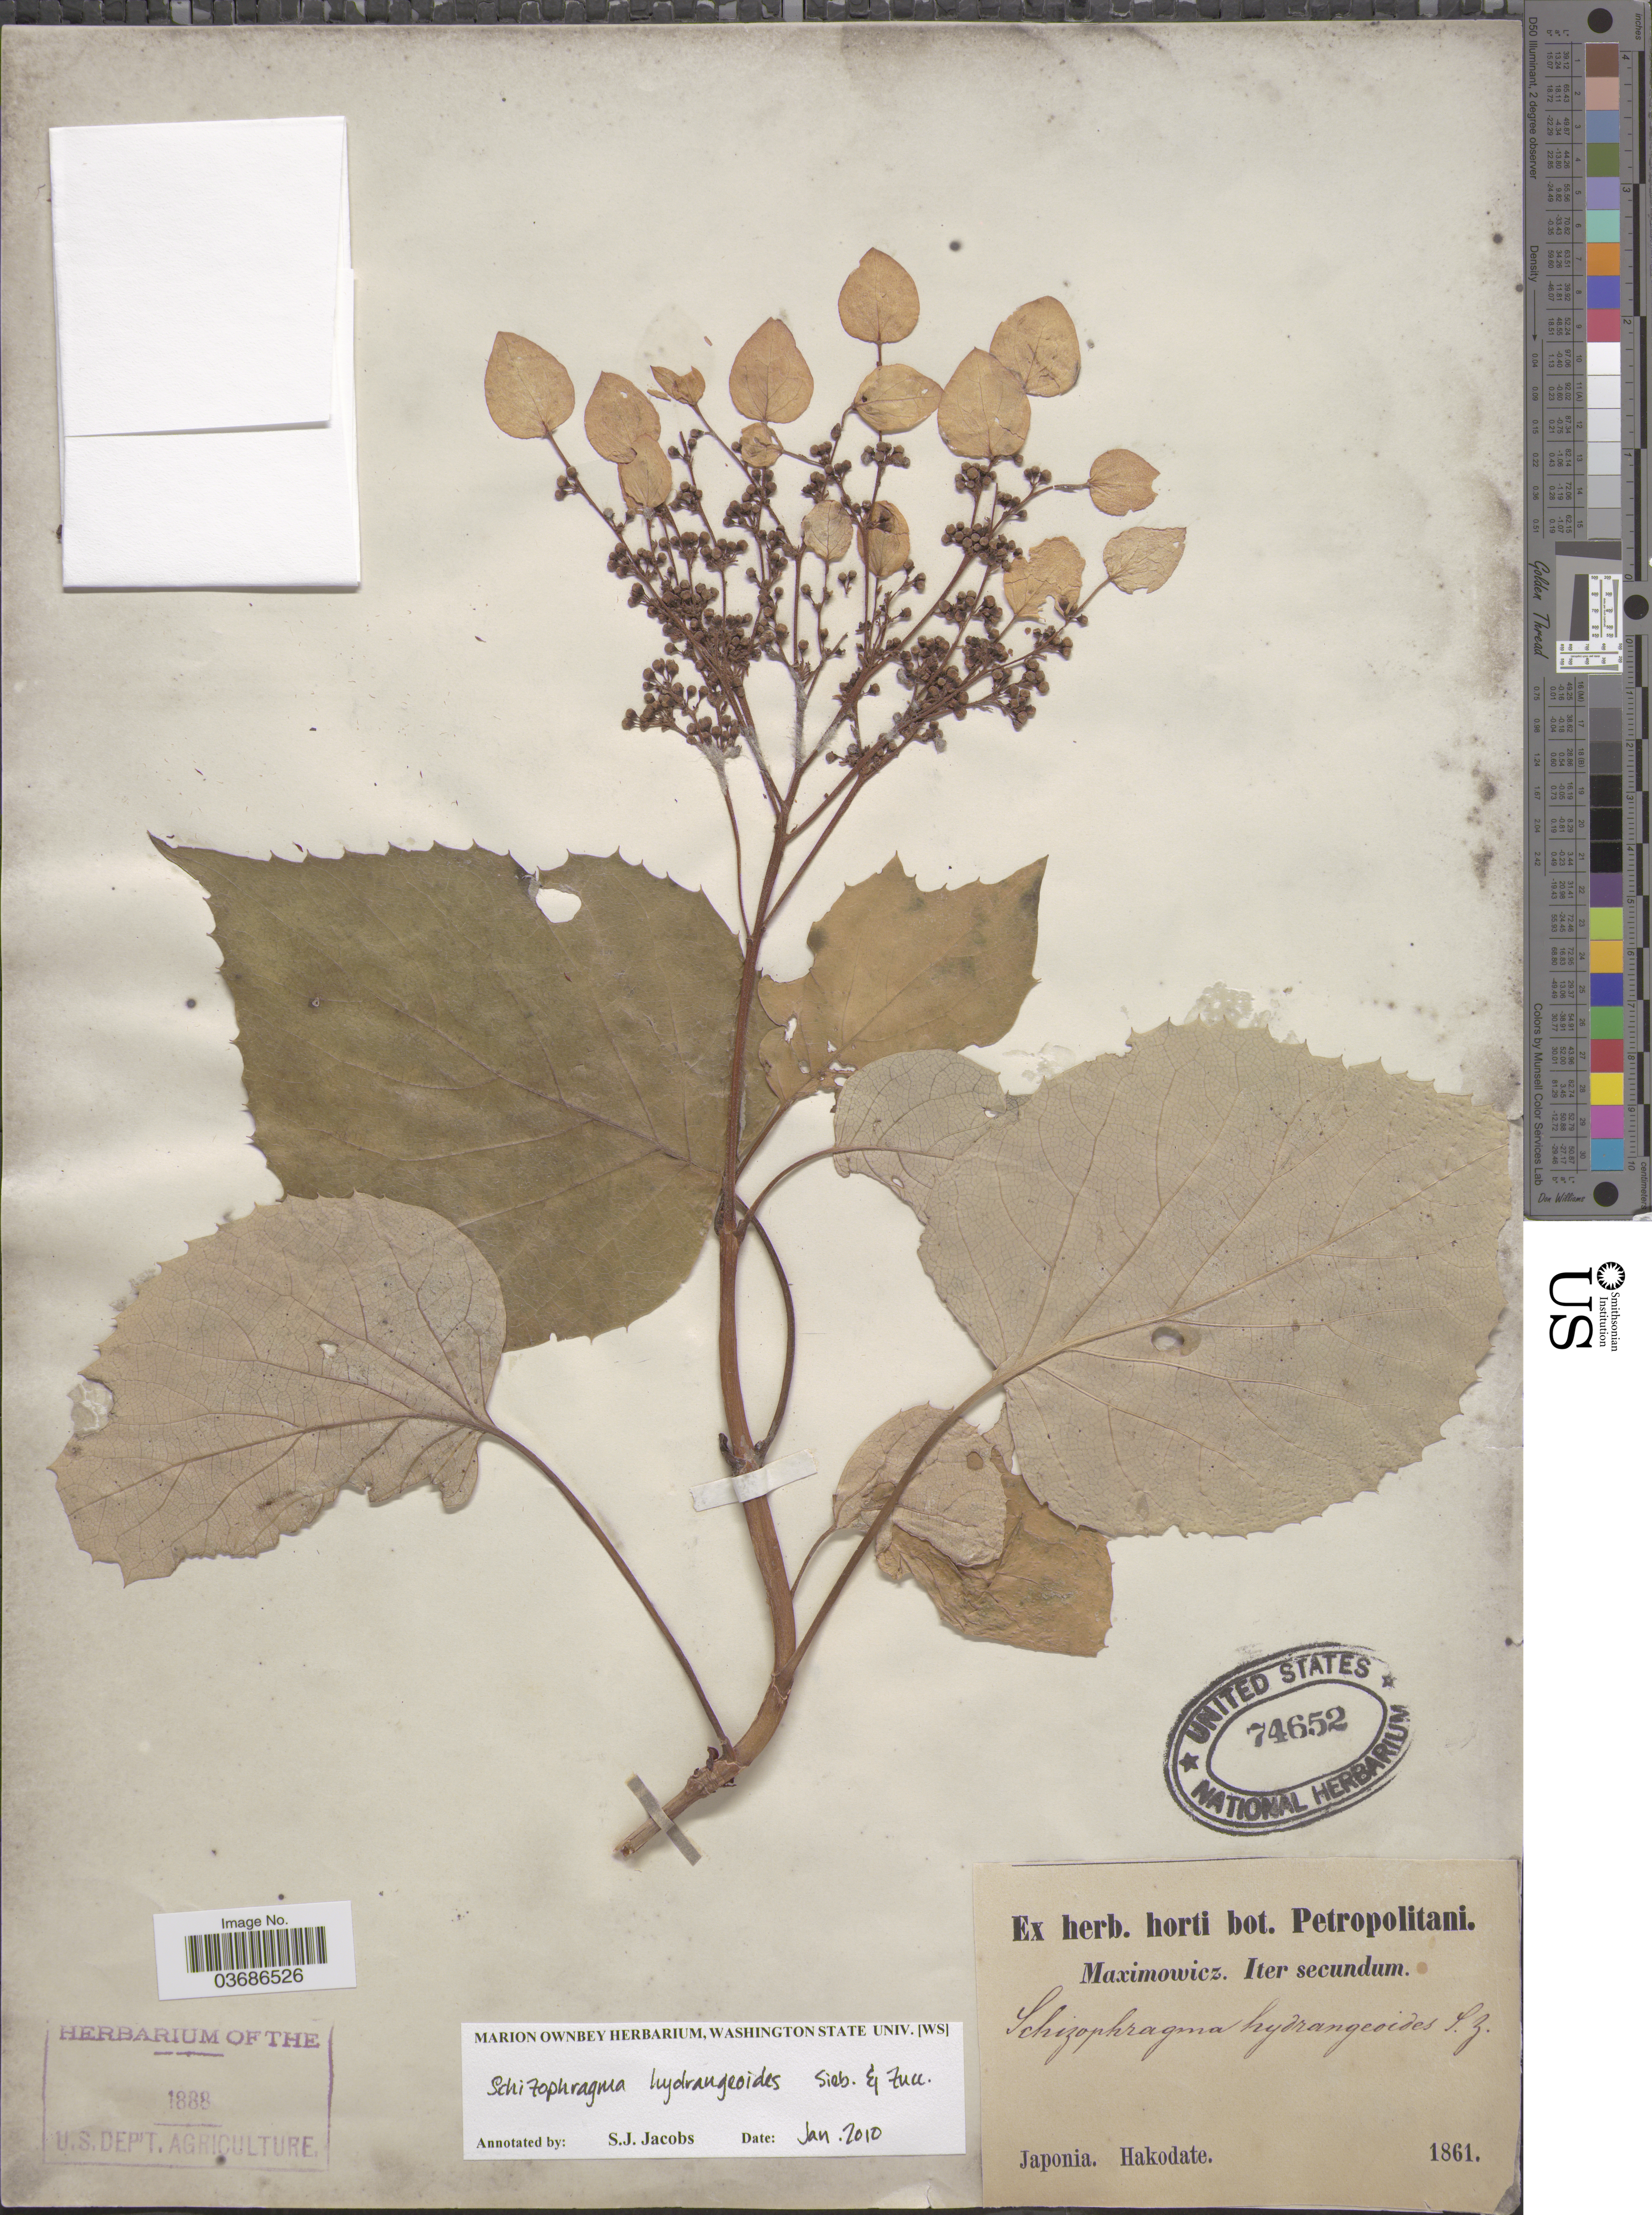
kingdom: Plantae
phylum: Tracheophyta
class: Magnoliopsida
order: Cornales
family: Hydrangeaceae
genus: Hydrangea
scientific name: Hydrangea hydrangeoides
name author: (Siebold & Zucc.) Bernd Schulz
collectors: Maximowicz, --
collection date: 1861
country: Japan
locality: Iter secundum. Japonia. Hakodate.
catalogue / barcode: US 74652